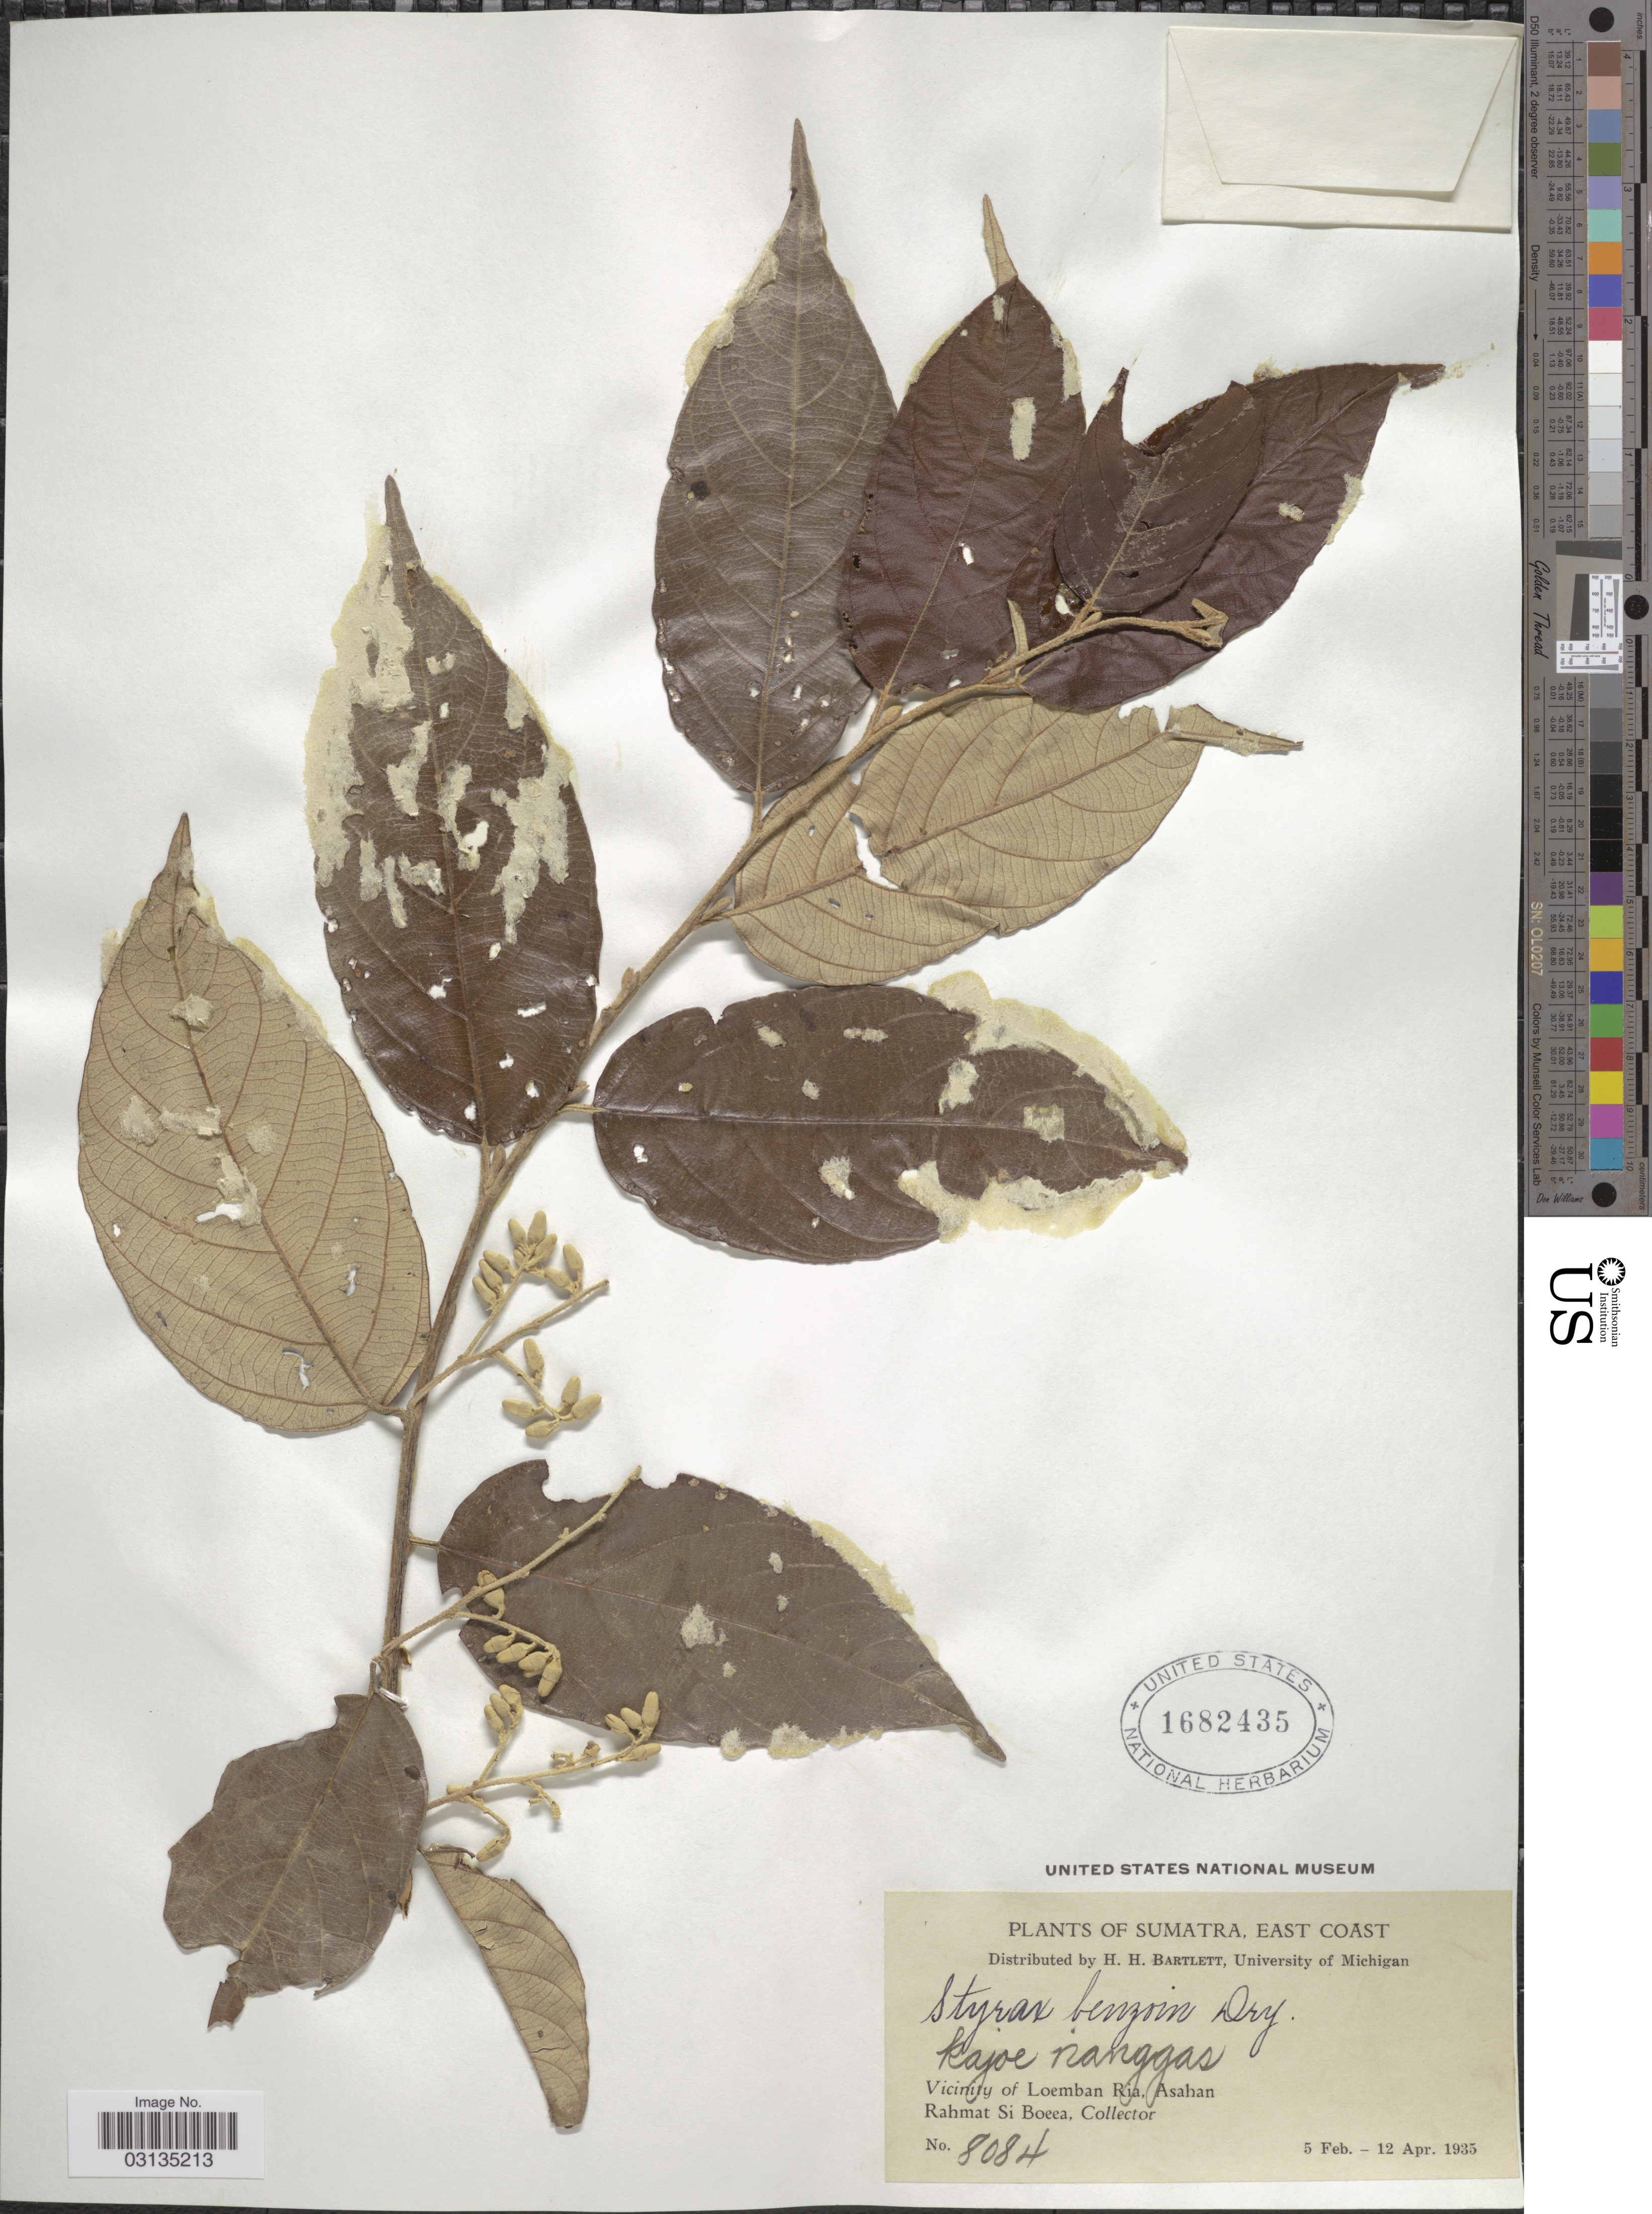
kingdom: Plantae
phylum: Tracheophyta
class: Magnoliopsida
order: Ericales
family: Styracaceae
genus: Styrax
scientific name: Styrax benzoin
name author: Dryand.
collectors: Rahmat Si Boeea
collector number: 8084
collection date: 1935-02-05/1935-04-12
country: Indonesia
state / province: Sumatra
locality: East Coast, Vicinity of Loemban Ria, Asahan.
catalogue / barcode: US 1682435